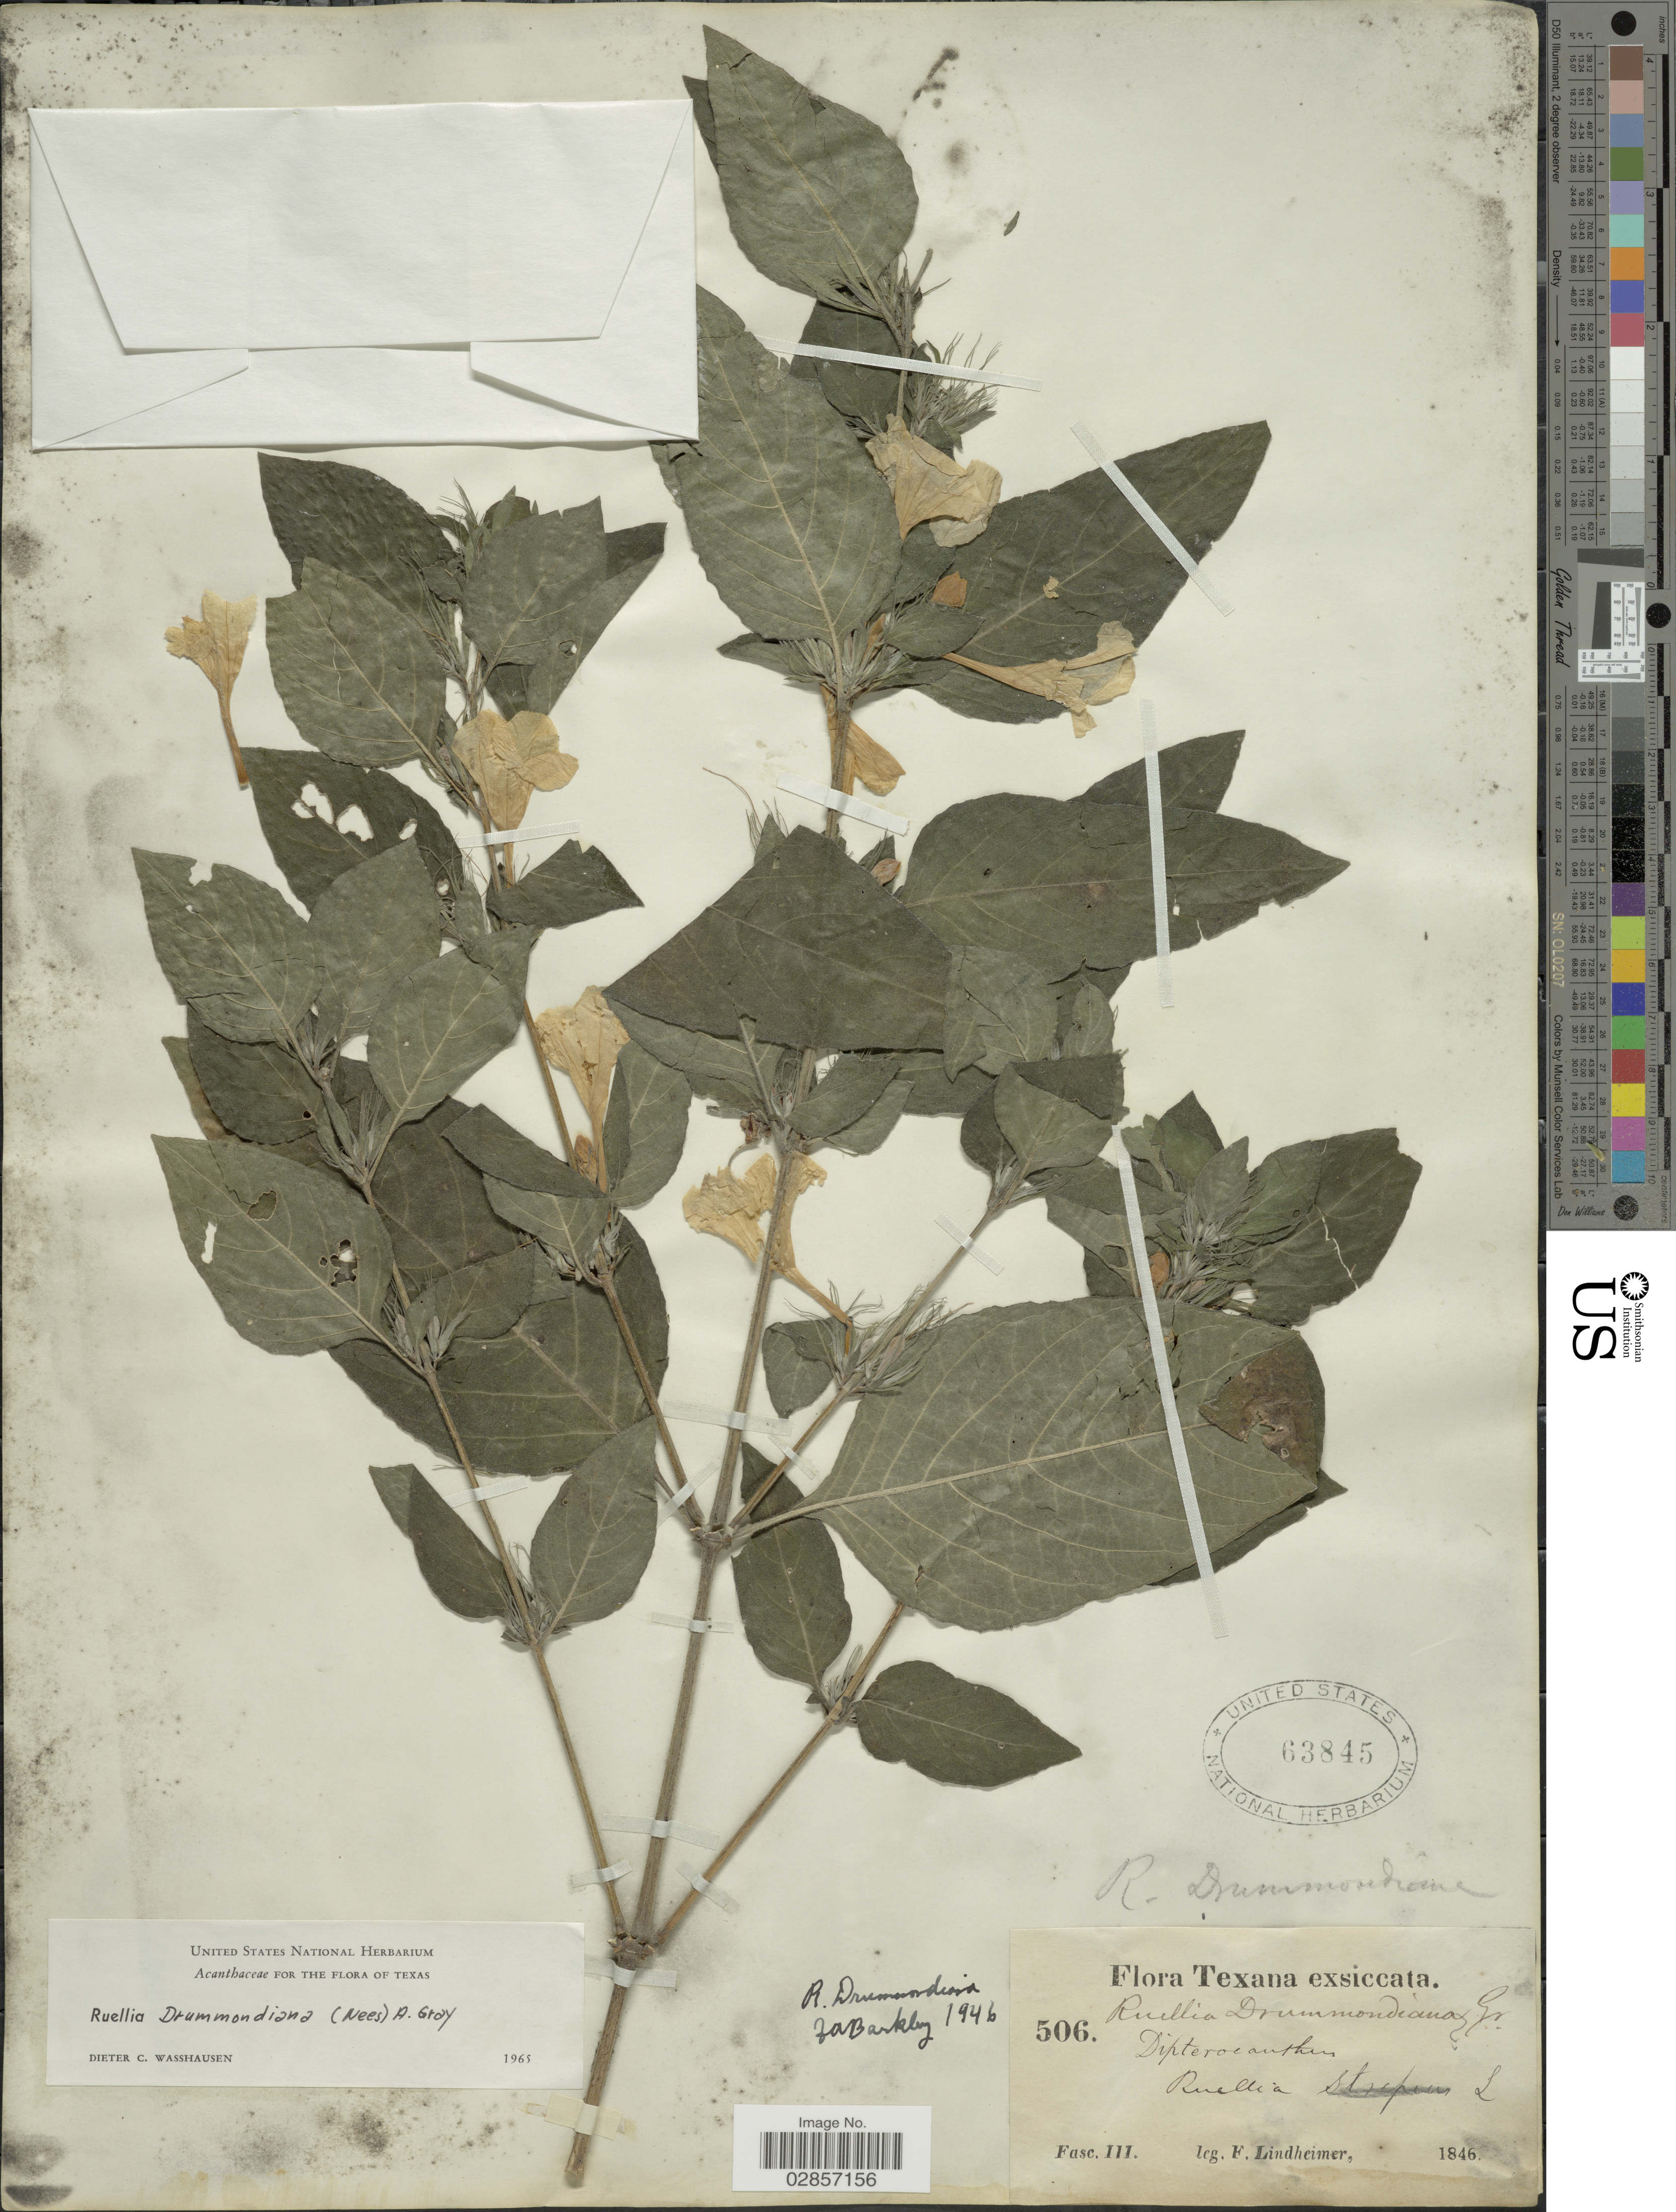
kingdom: Plantae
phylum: Tracheophyta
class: Magnoliopsida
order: Lamiales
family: Acanthaceae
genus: Ruellia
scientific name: Ruellia drummondiana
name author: (Nees) A. Gray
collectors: F. Lindheimer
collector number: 506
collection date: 1846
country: United States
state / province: Texas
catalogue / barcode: US 63845